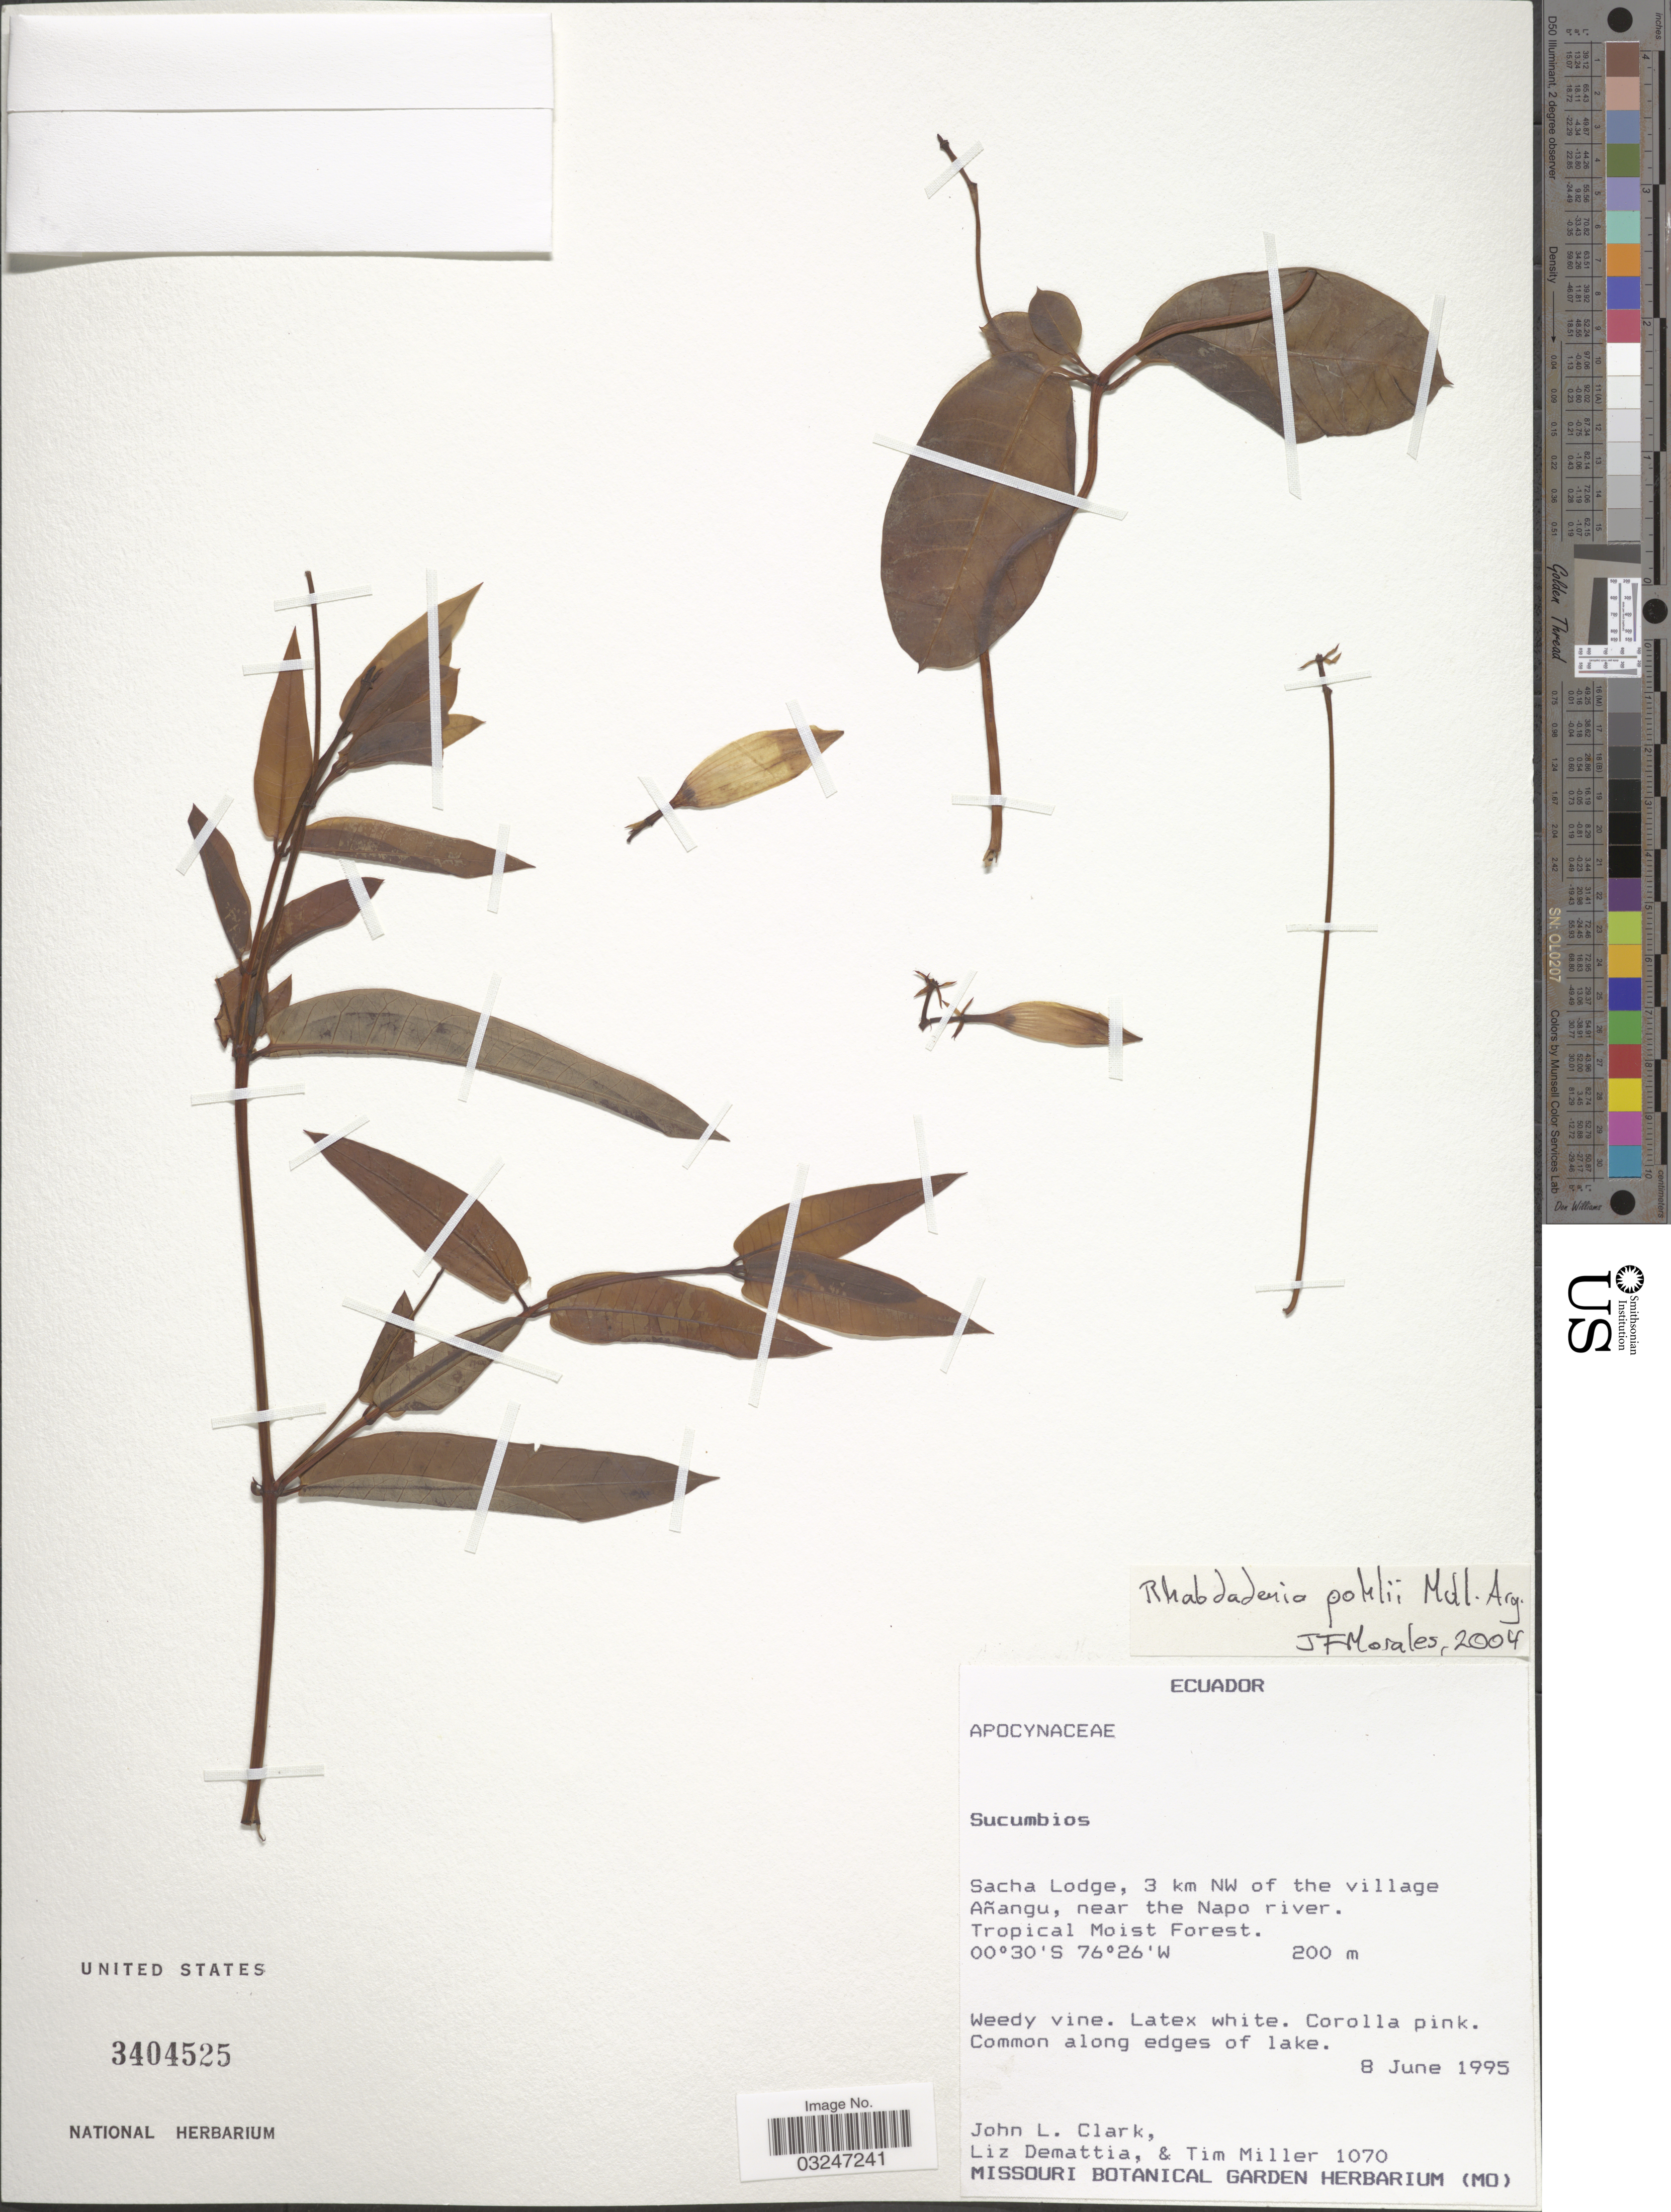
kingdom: Plantae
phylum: Tracheophyta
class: Magnoliopsida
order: Gentianales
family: Apocynaceae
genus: Rhabdadenia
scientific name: Rhabdadenia pohlii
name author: Müll. Arg.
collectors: J. L. Clark, L. Demattia & T. Miller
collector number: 1070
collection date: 1995-06-08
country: Ecuador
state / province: Sucumbíos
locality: Sacha Lodge, 3 km NW of the village Añangu, near the Napo river. Tropical Moist Forest.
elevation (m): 200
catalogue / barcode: US 3404525